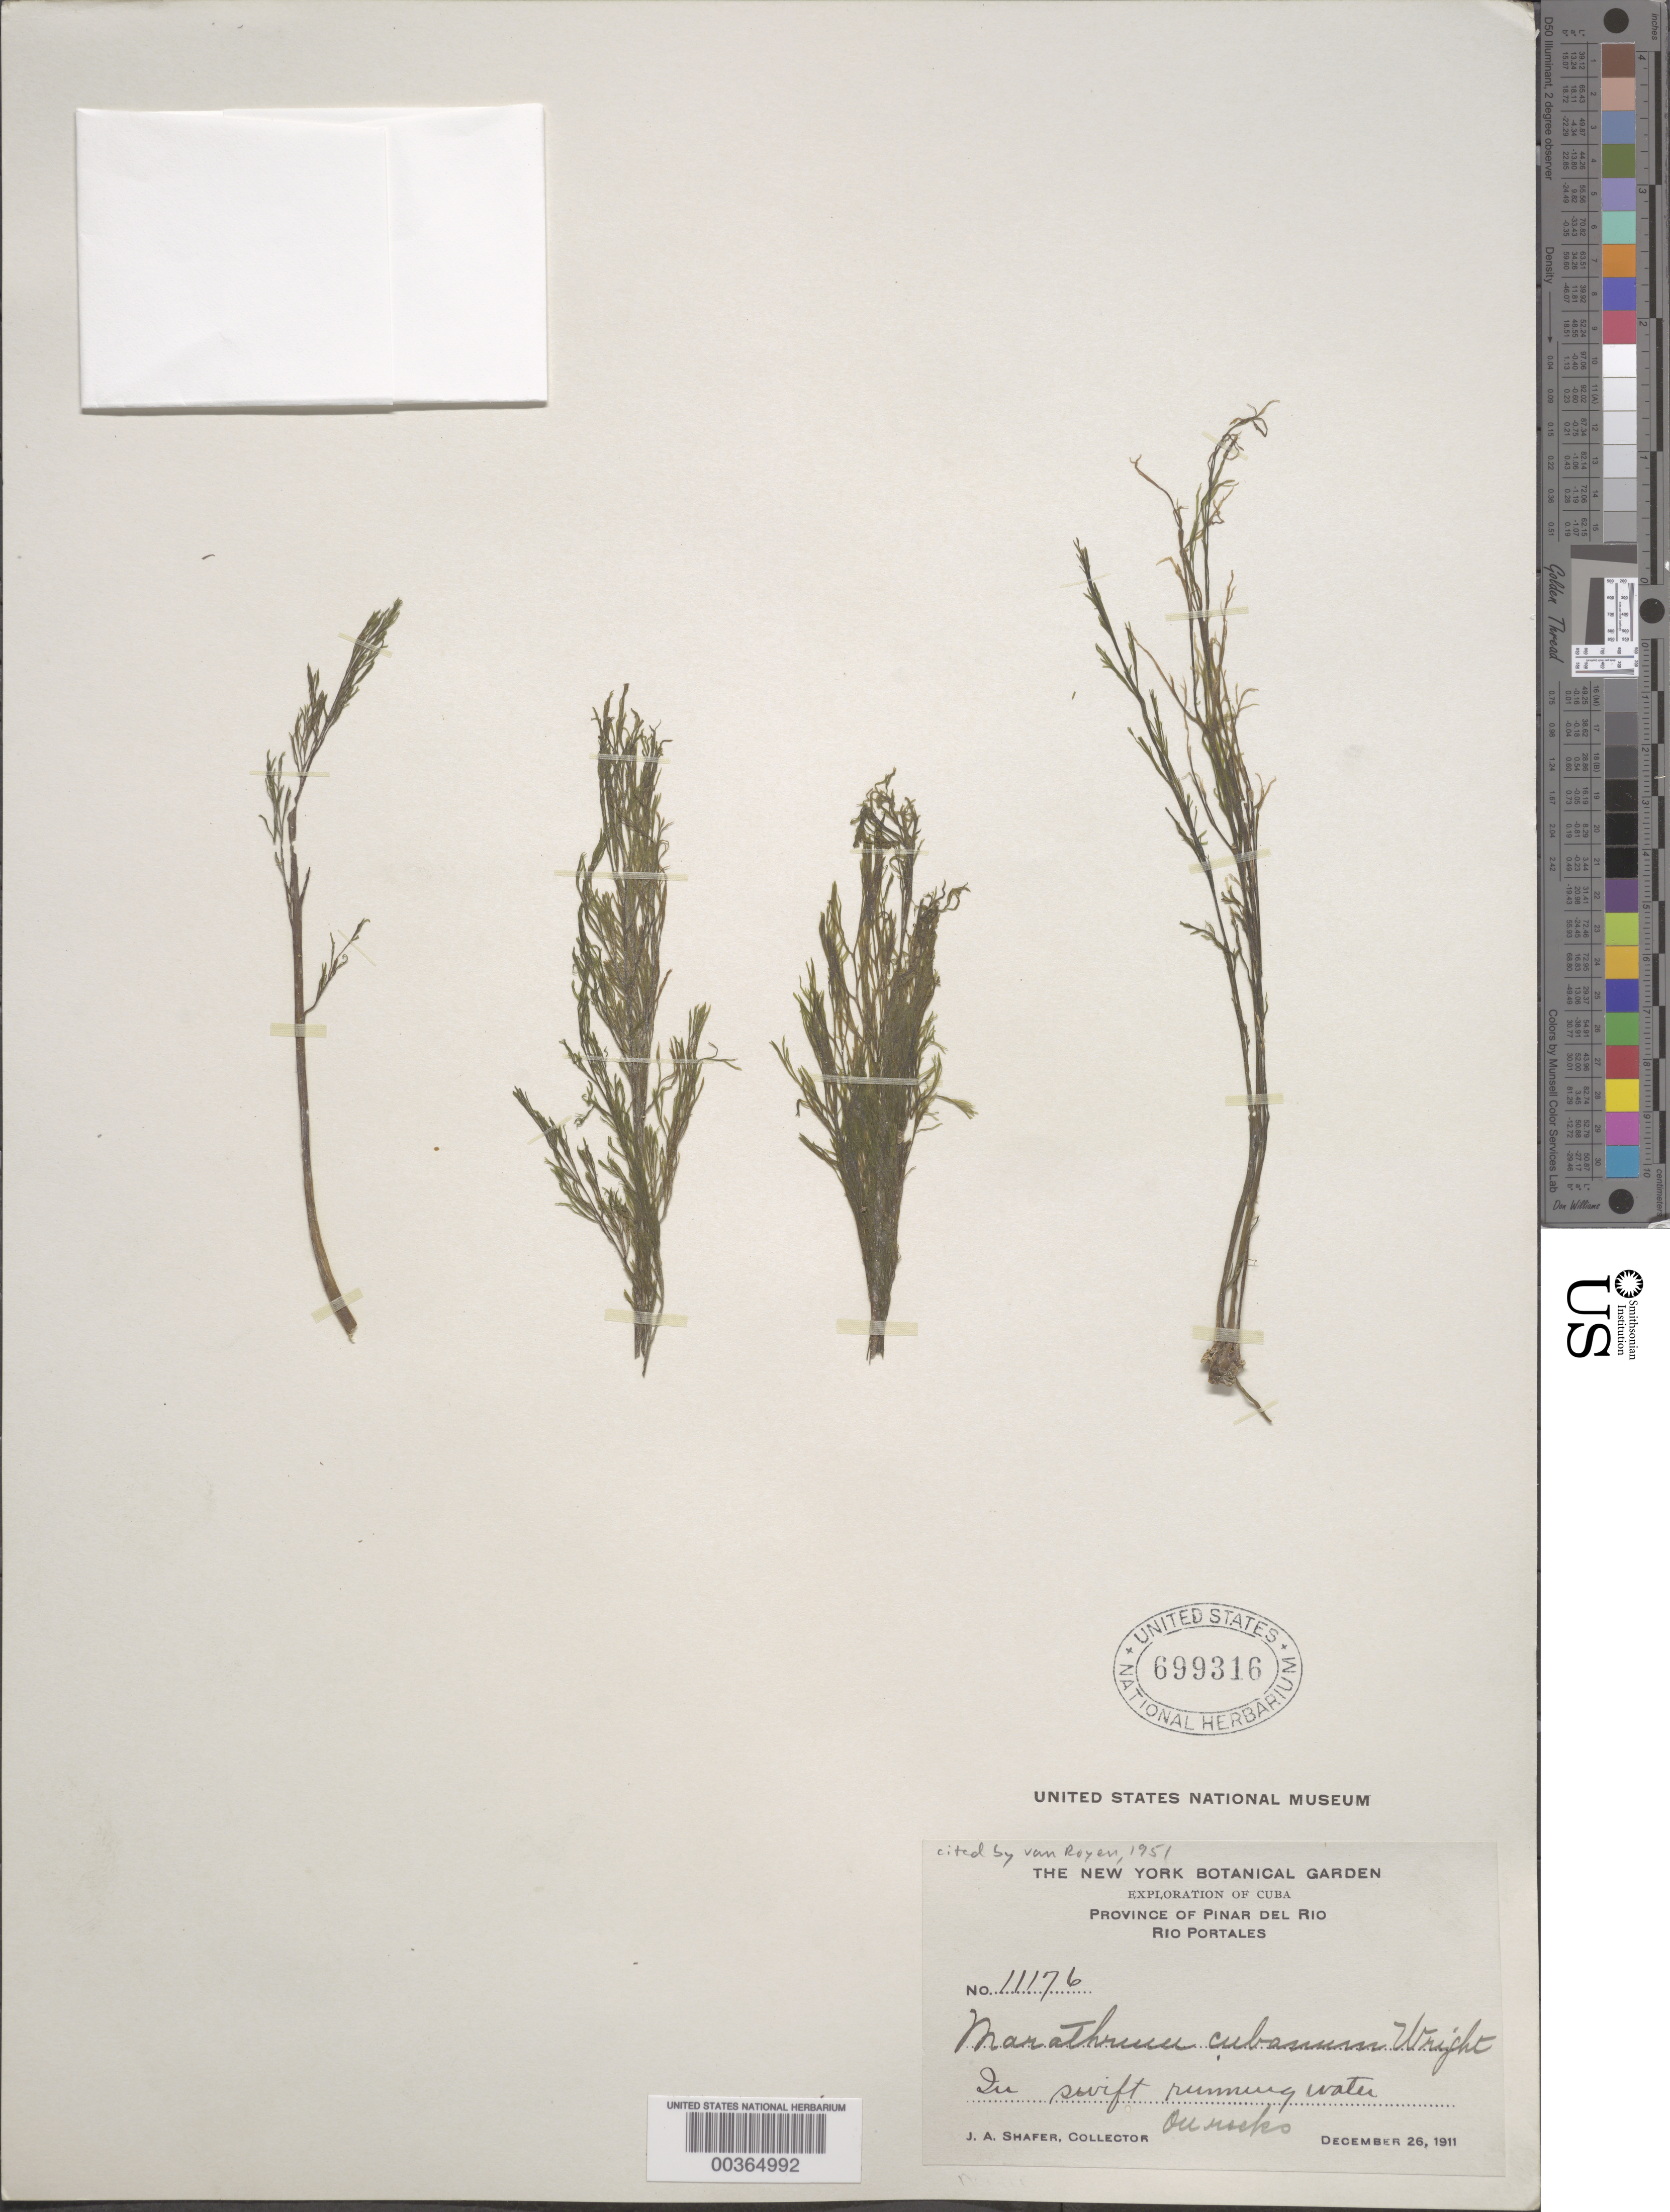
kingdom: Plantae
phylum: Tracheophyta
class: Magnoliopsida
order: Malpighiales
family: Podostemaceae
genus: Marathrum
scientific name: Marathrum cubanum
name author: C. Wright in Sauvalle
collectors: J. A. Shafer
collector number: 11176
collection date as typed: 26 Dec 1911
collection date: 1911-12-26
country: Cuba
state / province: Pinar del Río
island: Greater Antilles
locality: Rio portales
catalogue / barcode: US 699316